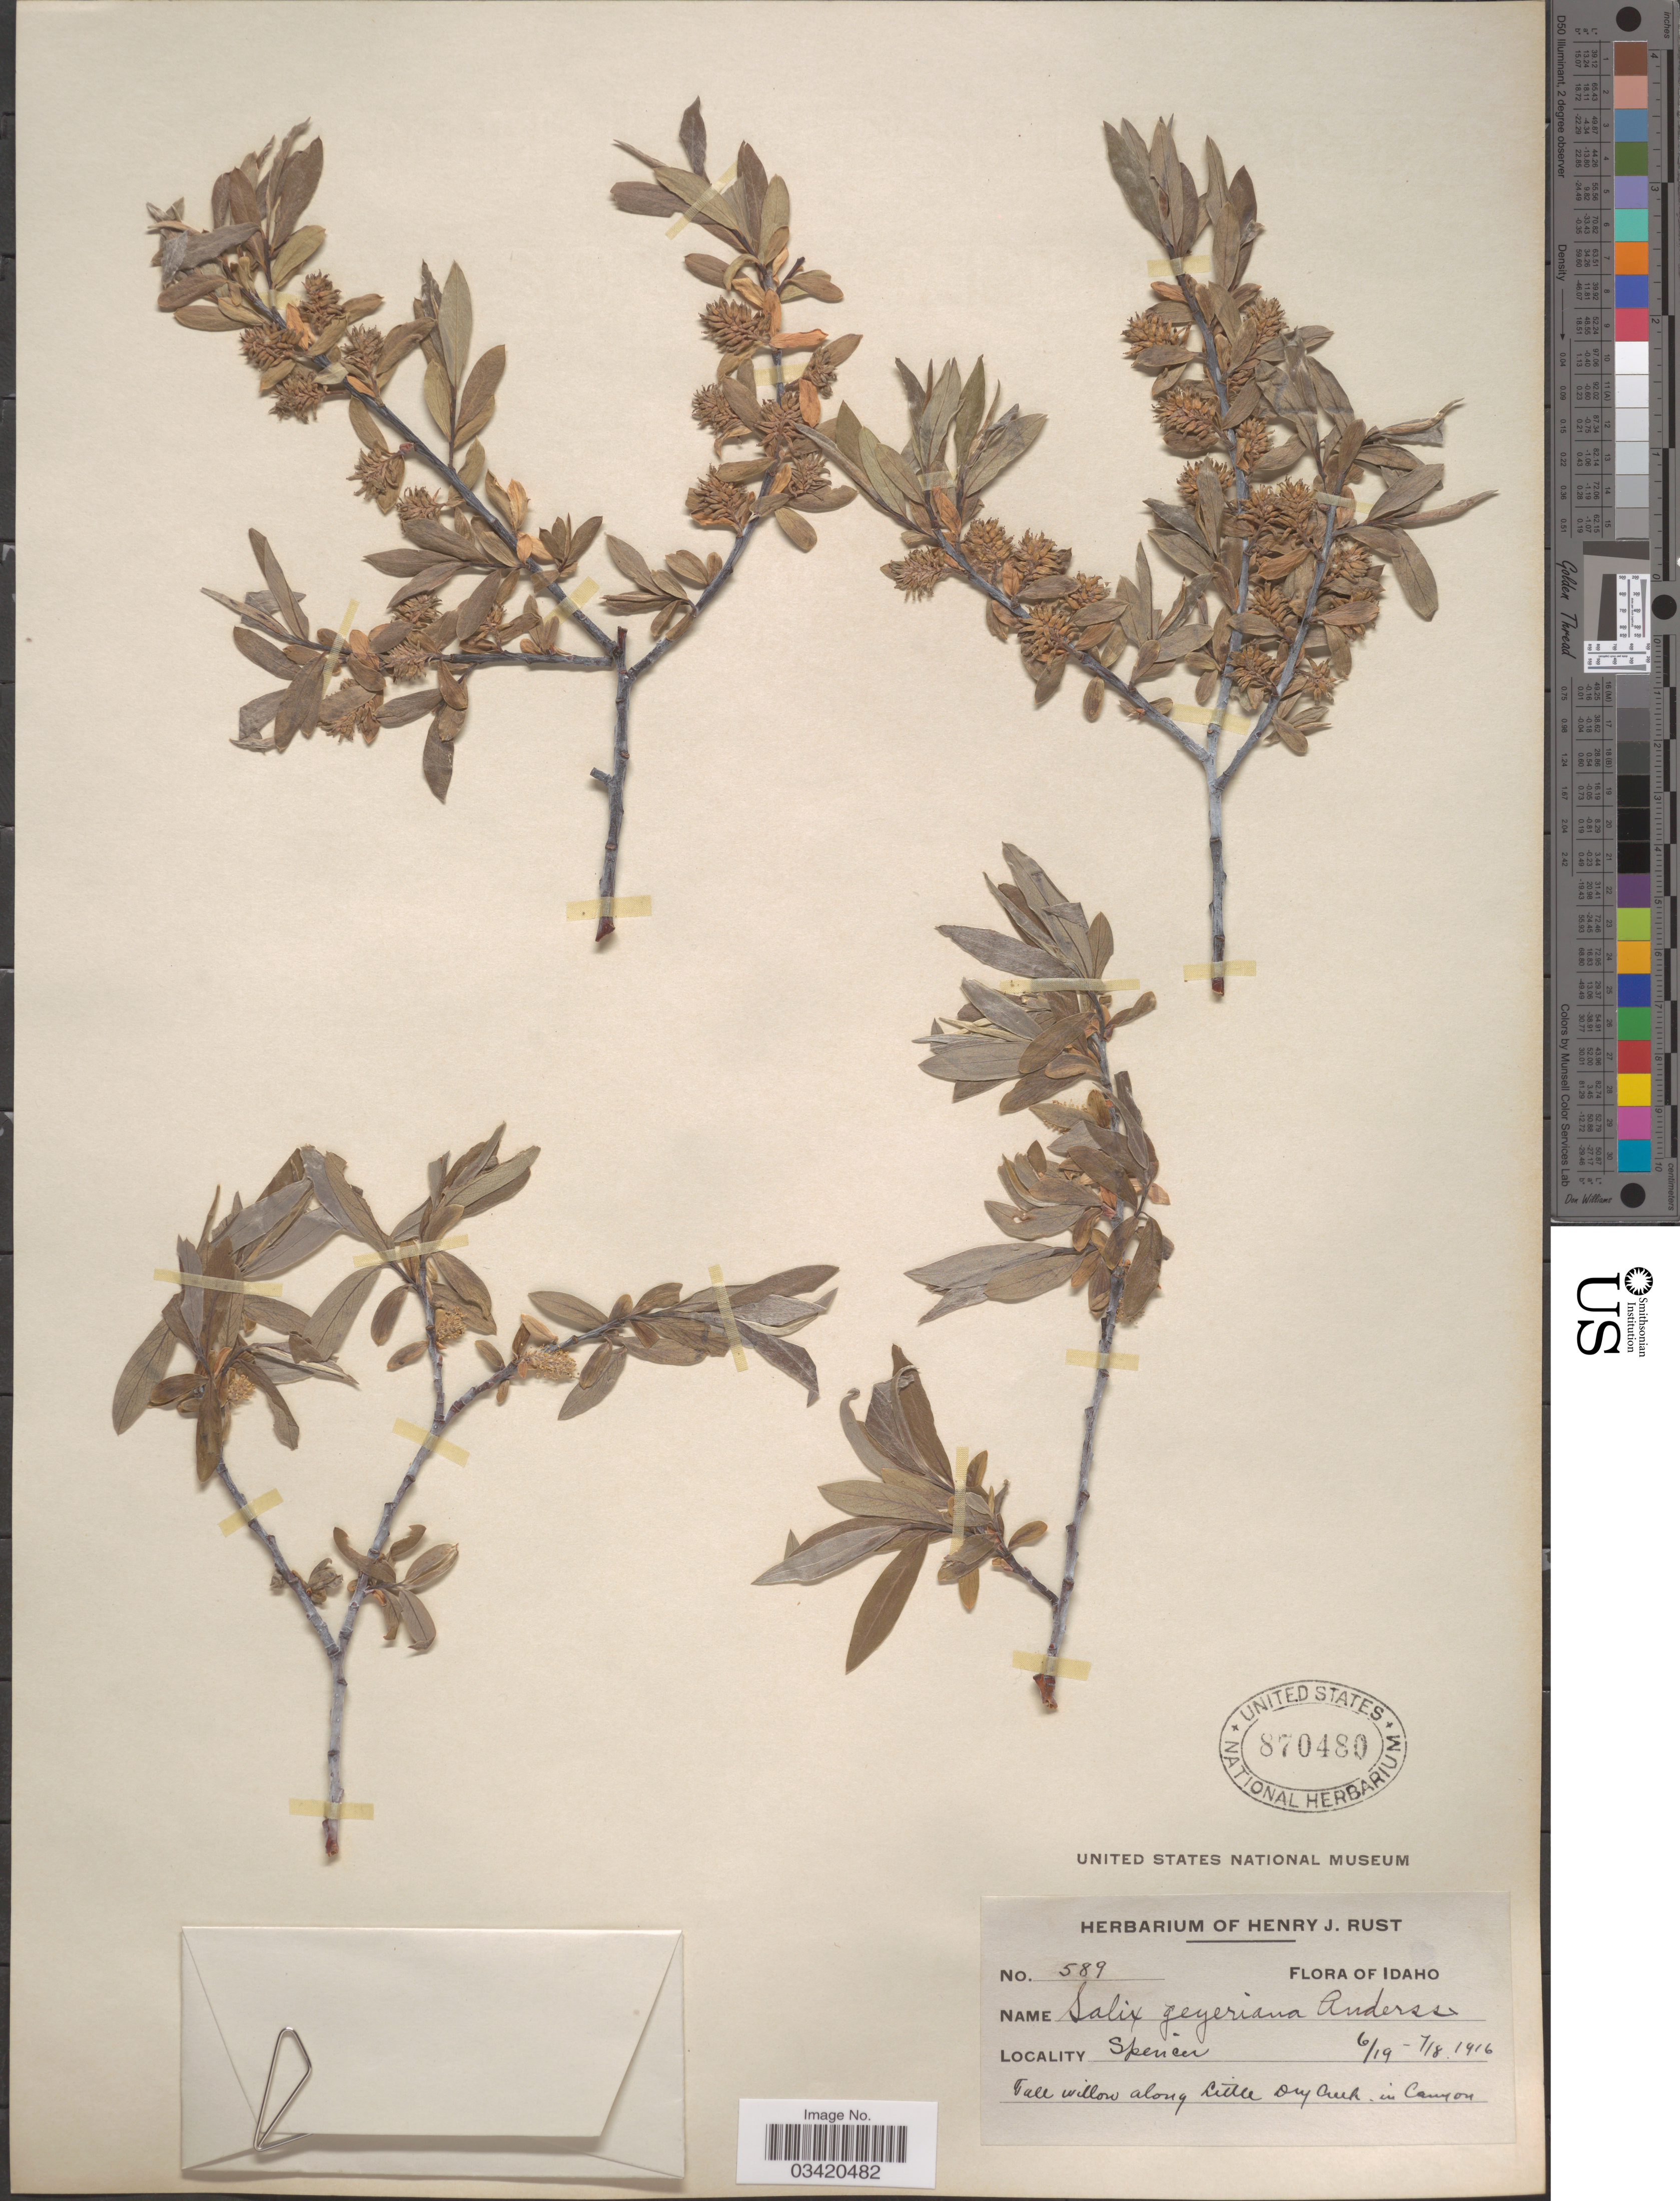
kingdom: Plantae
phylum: Tracheophyta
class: Magnoliopsida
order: Malpighiales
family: Salicaceae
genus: Salix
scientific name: Salix geyeriana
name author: Andersson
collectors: ex herb. Henry J. Rust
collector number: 589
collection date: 1916-06-19/1916-08-07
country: United States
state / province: Idaho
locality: Spencer. Tall willow along Little Dry Creek in Canyon.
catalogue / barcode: US 870480